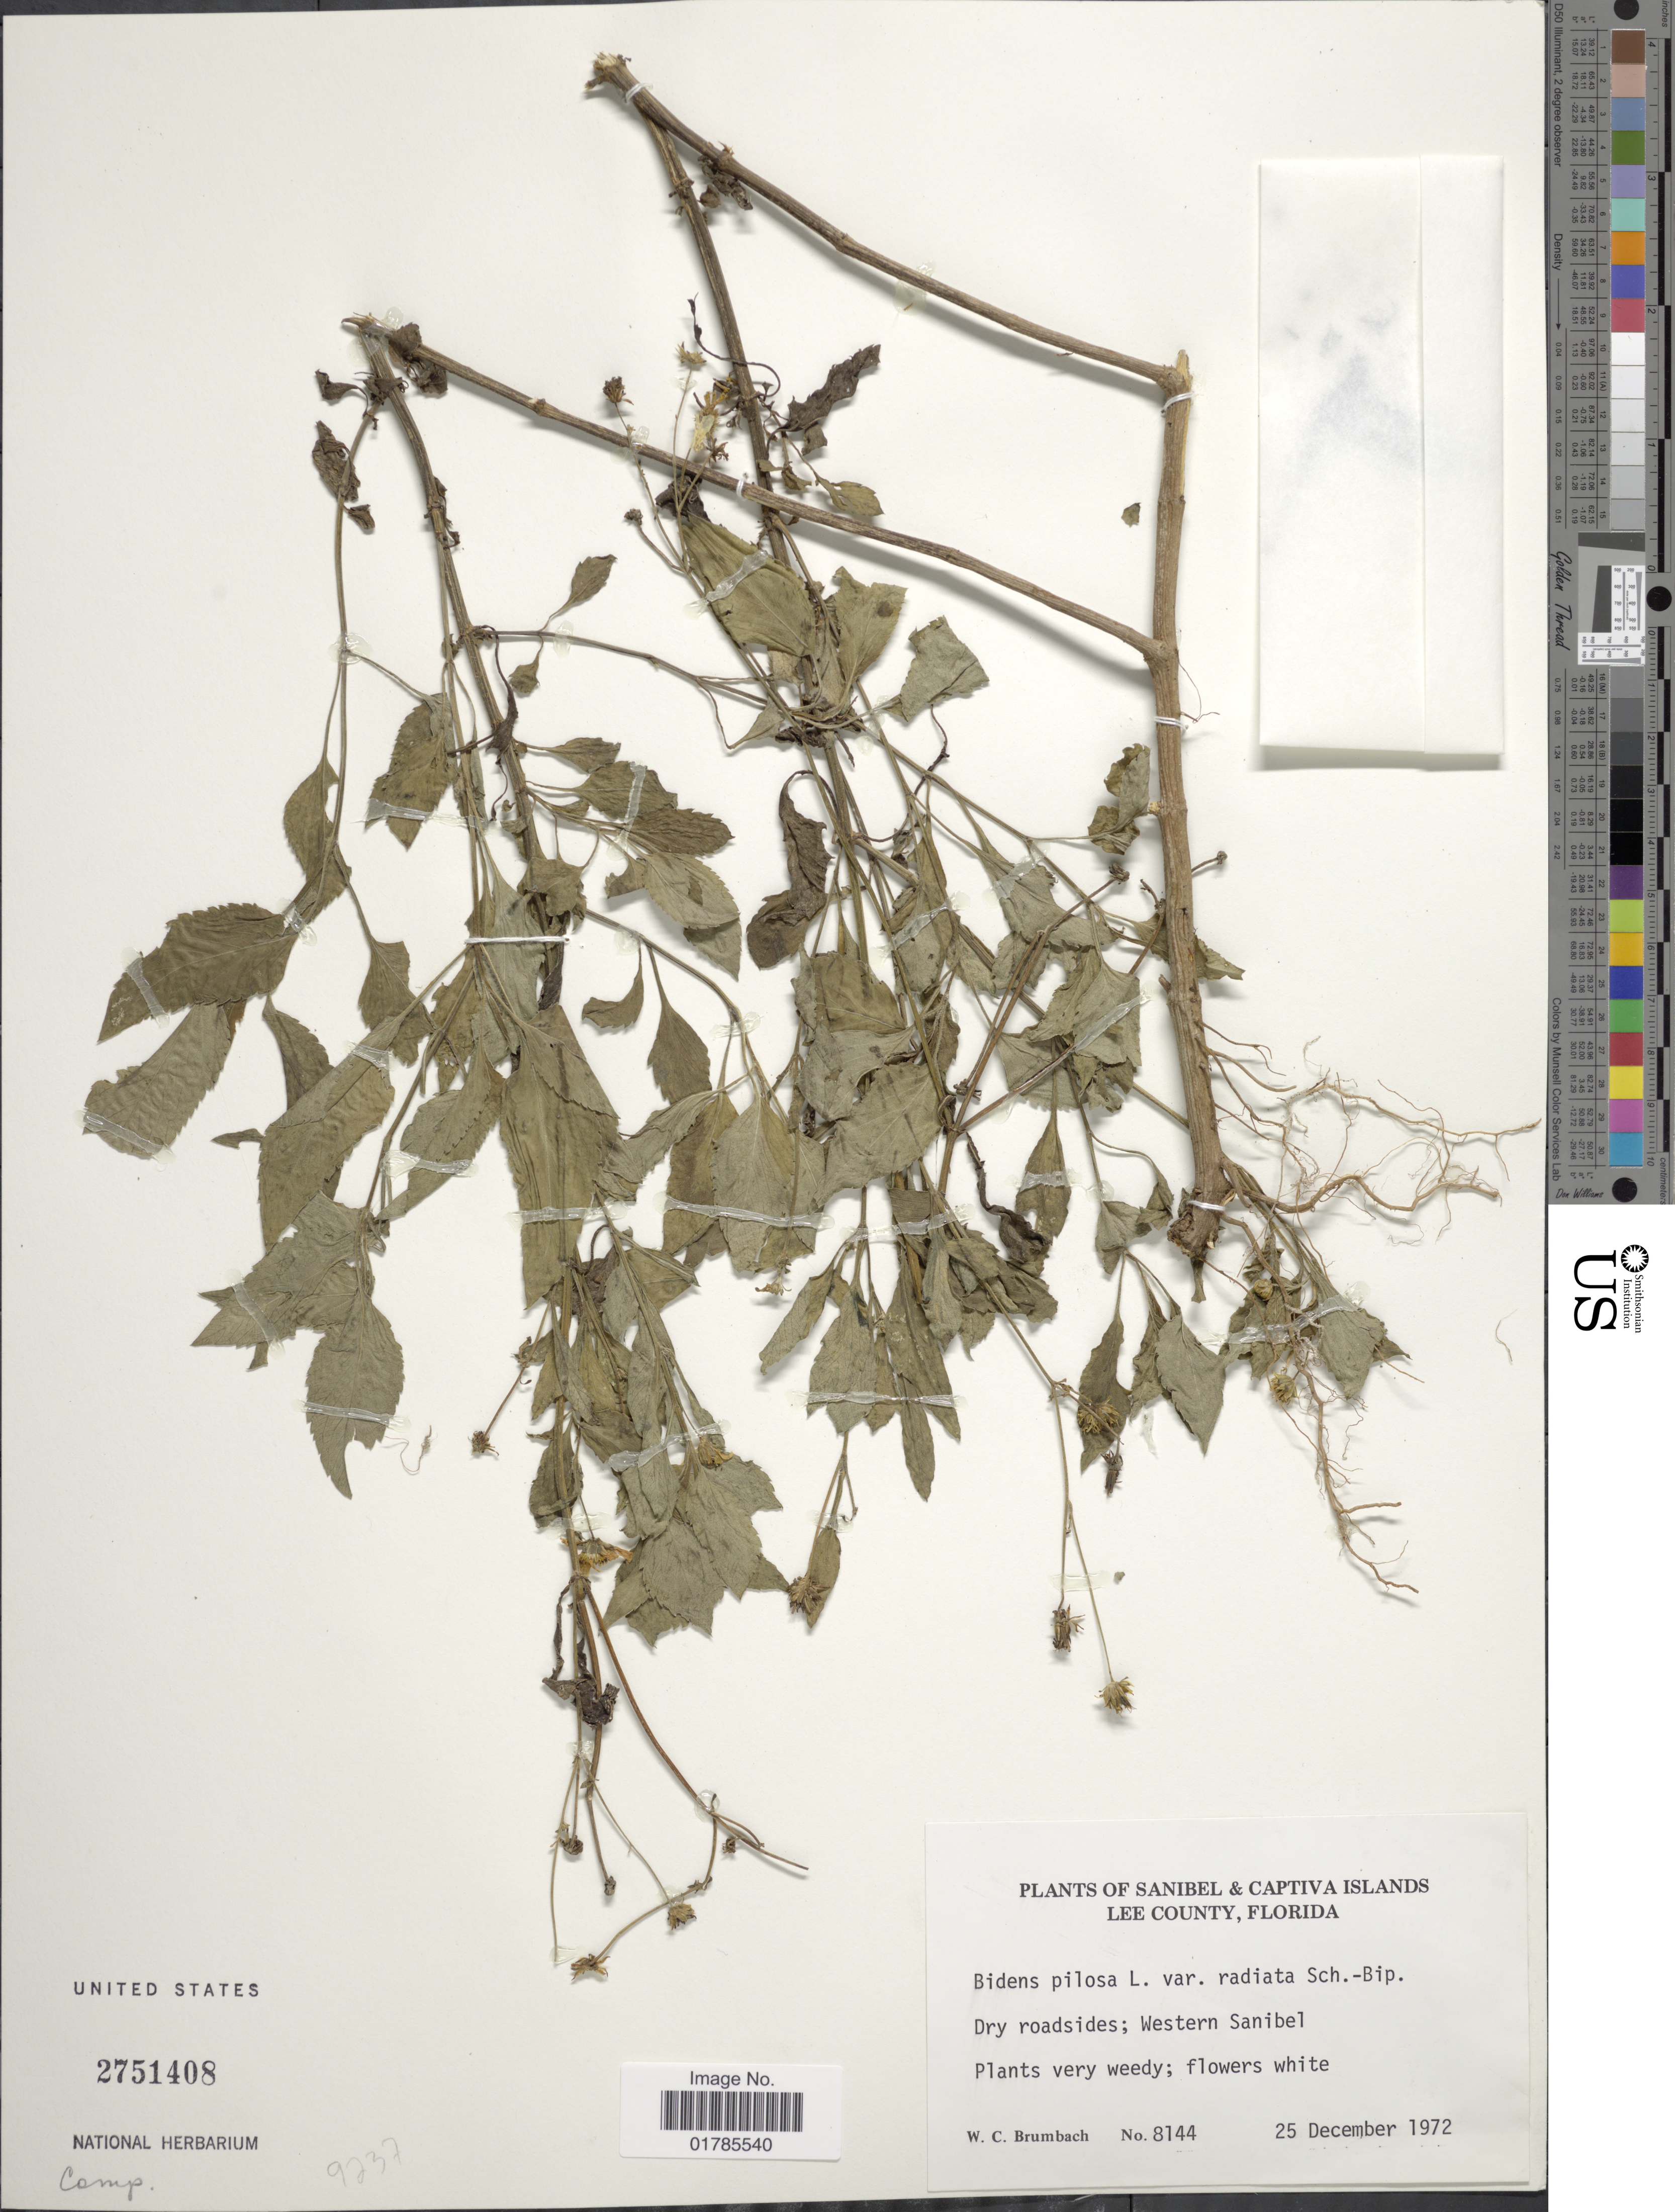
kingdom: Plantae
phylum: Tracheophyta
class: Magnoliopsida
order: Asterales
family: Asteraceae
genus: Bidens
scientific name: Bidens alba var. radiata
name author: (Sch. Bip.) R.E. Ballard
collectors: W. C. Brumbach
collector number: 8144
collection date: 1972-12-25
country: United States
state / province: Florida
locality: Sanibel & Captiva Islands, Western Sanibel, Lee County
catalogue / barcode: US 2751408